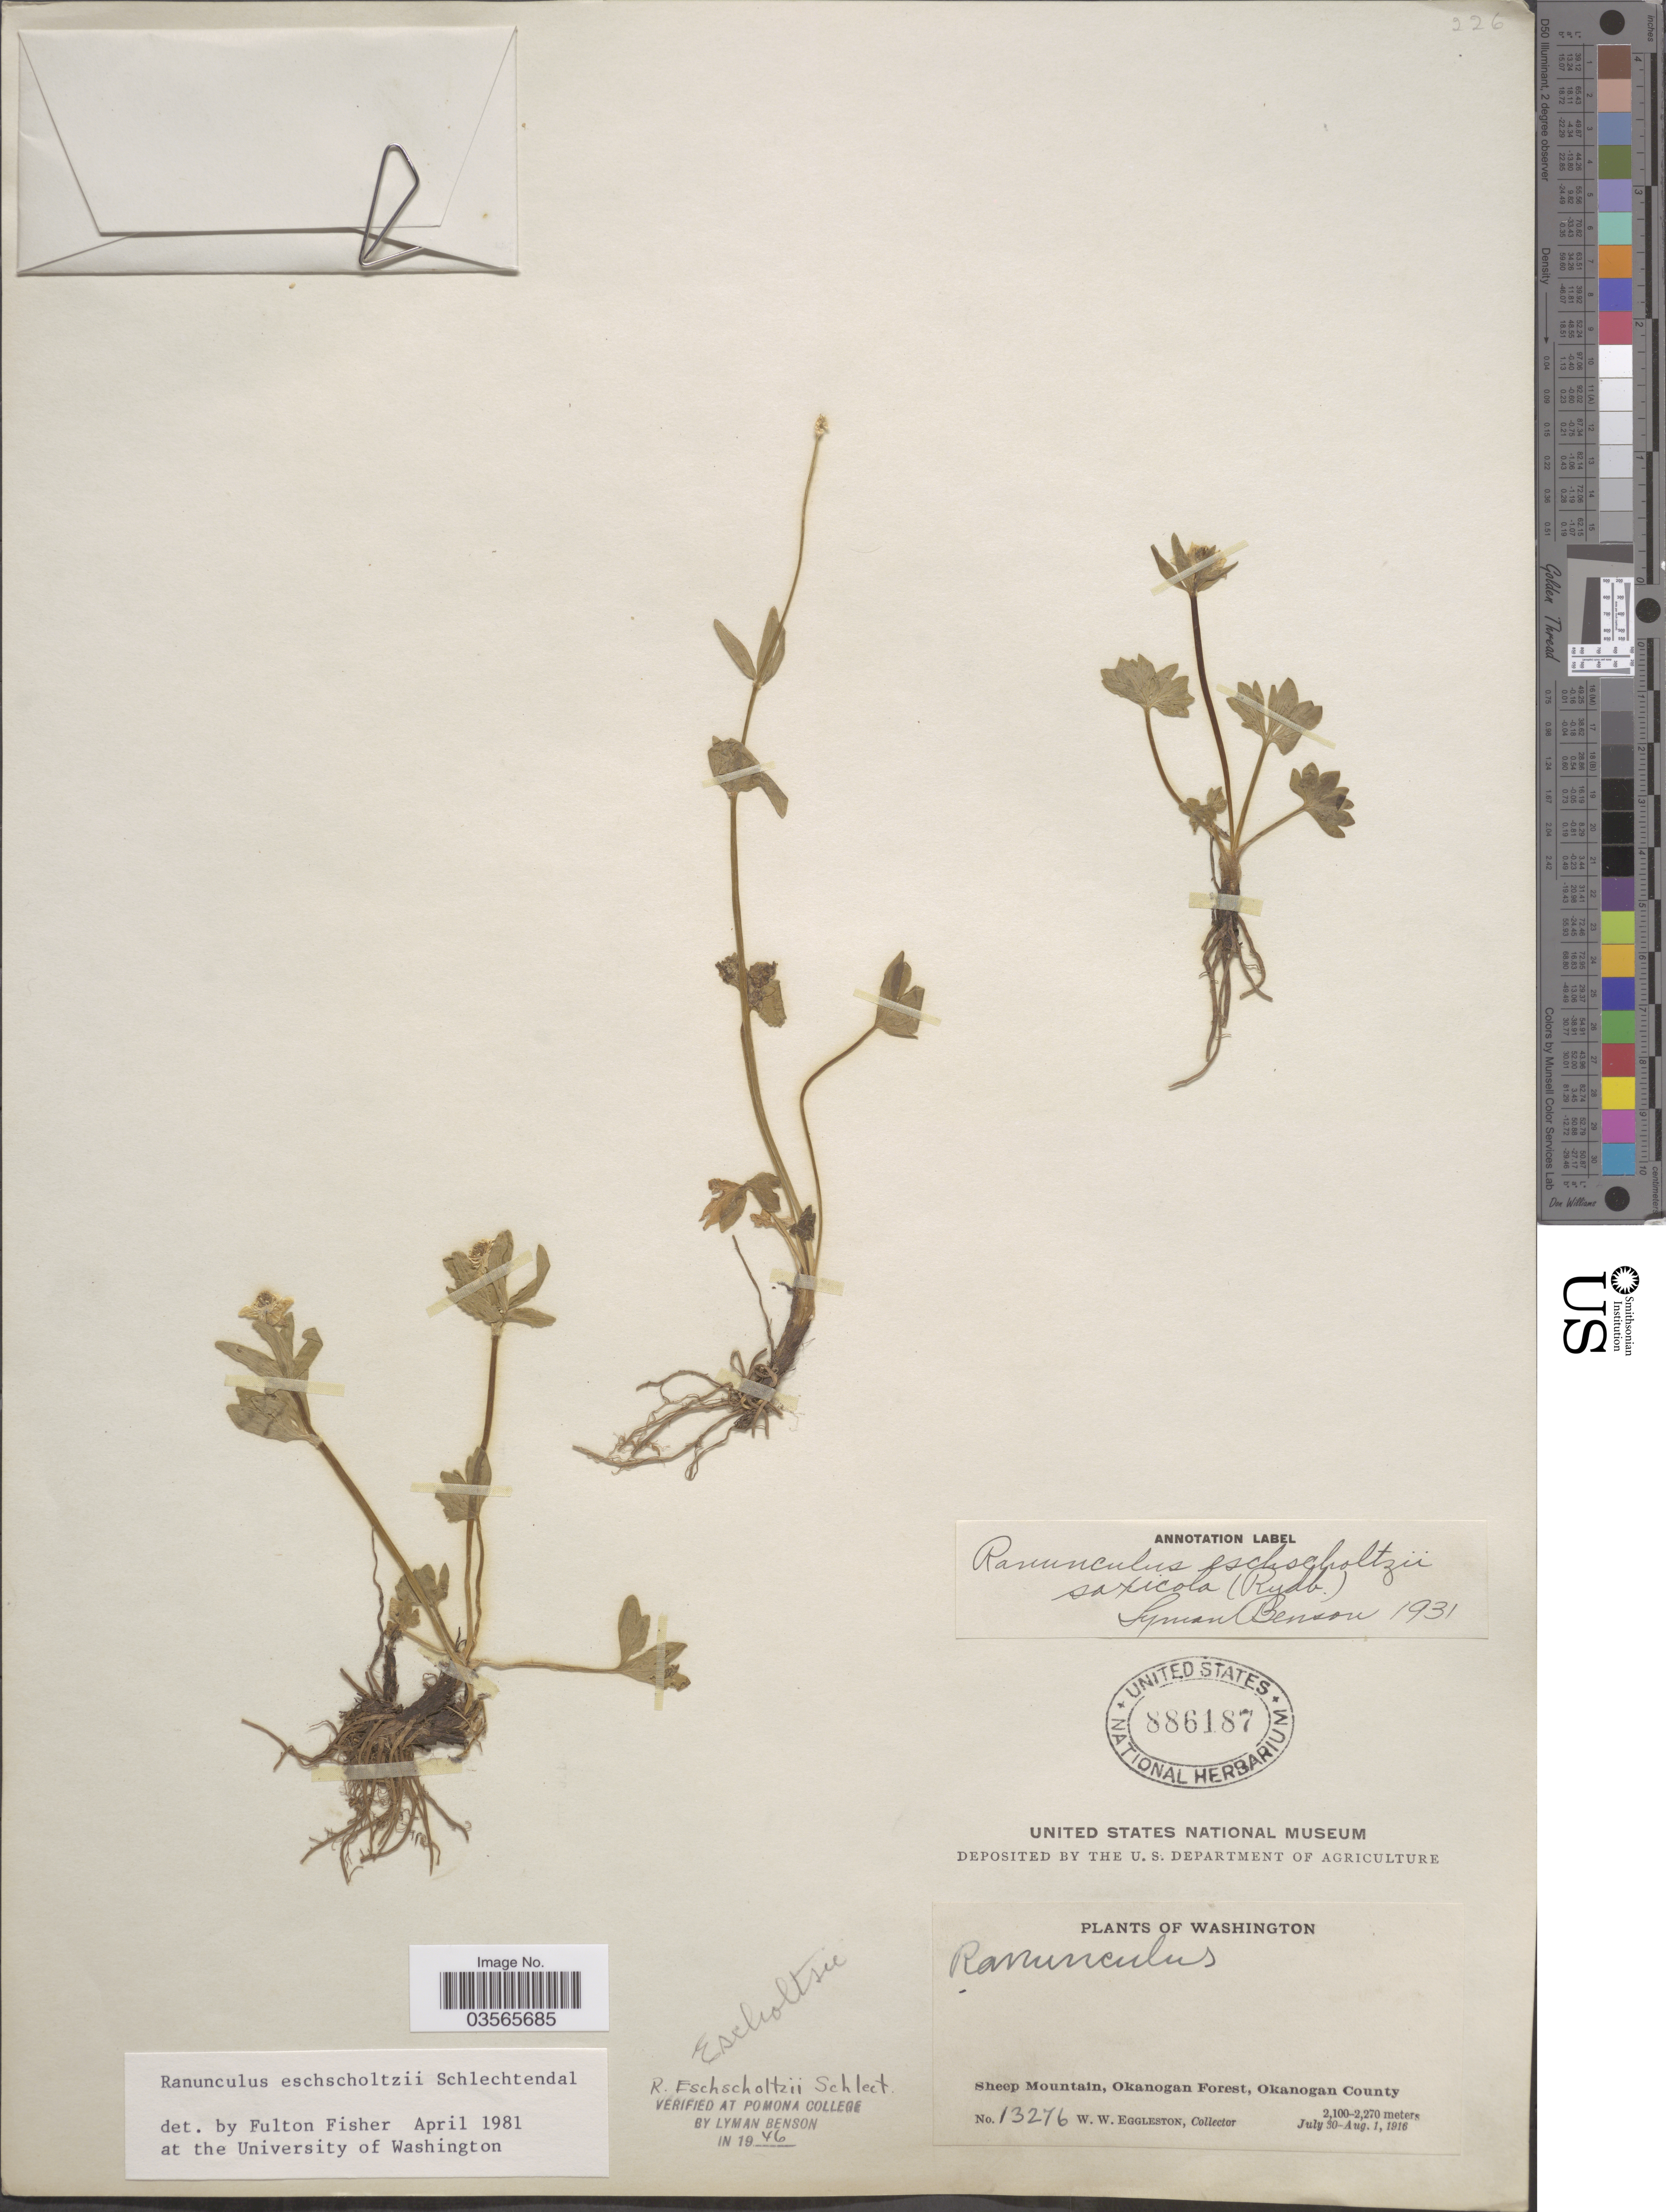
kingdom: Plantae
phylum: Tracheophyta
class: Magnoliopsida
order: Ranunculales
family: Ranunculaceae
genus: Ranunculus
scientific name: Ranunculus eschscholtzii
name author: Schltdl.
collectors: W. W. Eggleston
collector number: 13276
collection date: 1916-07-30/1916-08-01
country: United States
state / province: Washington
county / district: Okanogan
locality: Sheep Mountain, Okanogan Forest, Okanogan County.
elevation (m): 2100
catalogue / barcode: US 886187